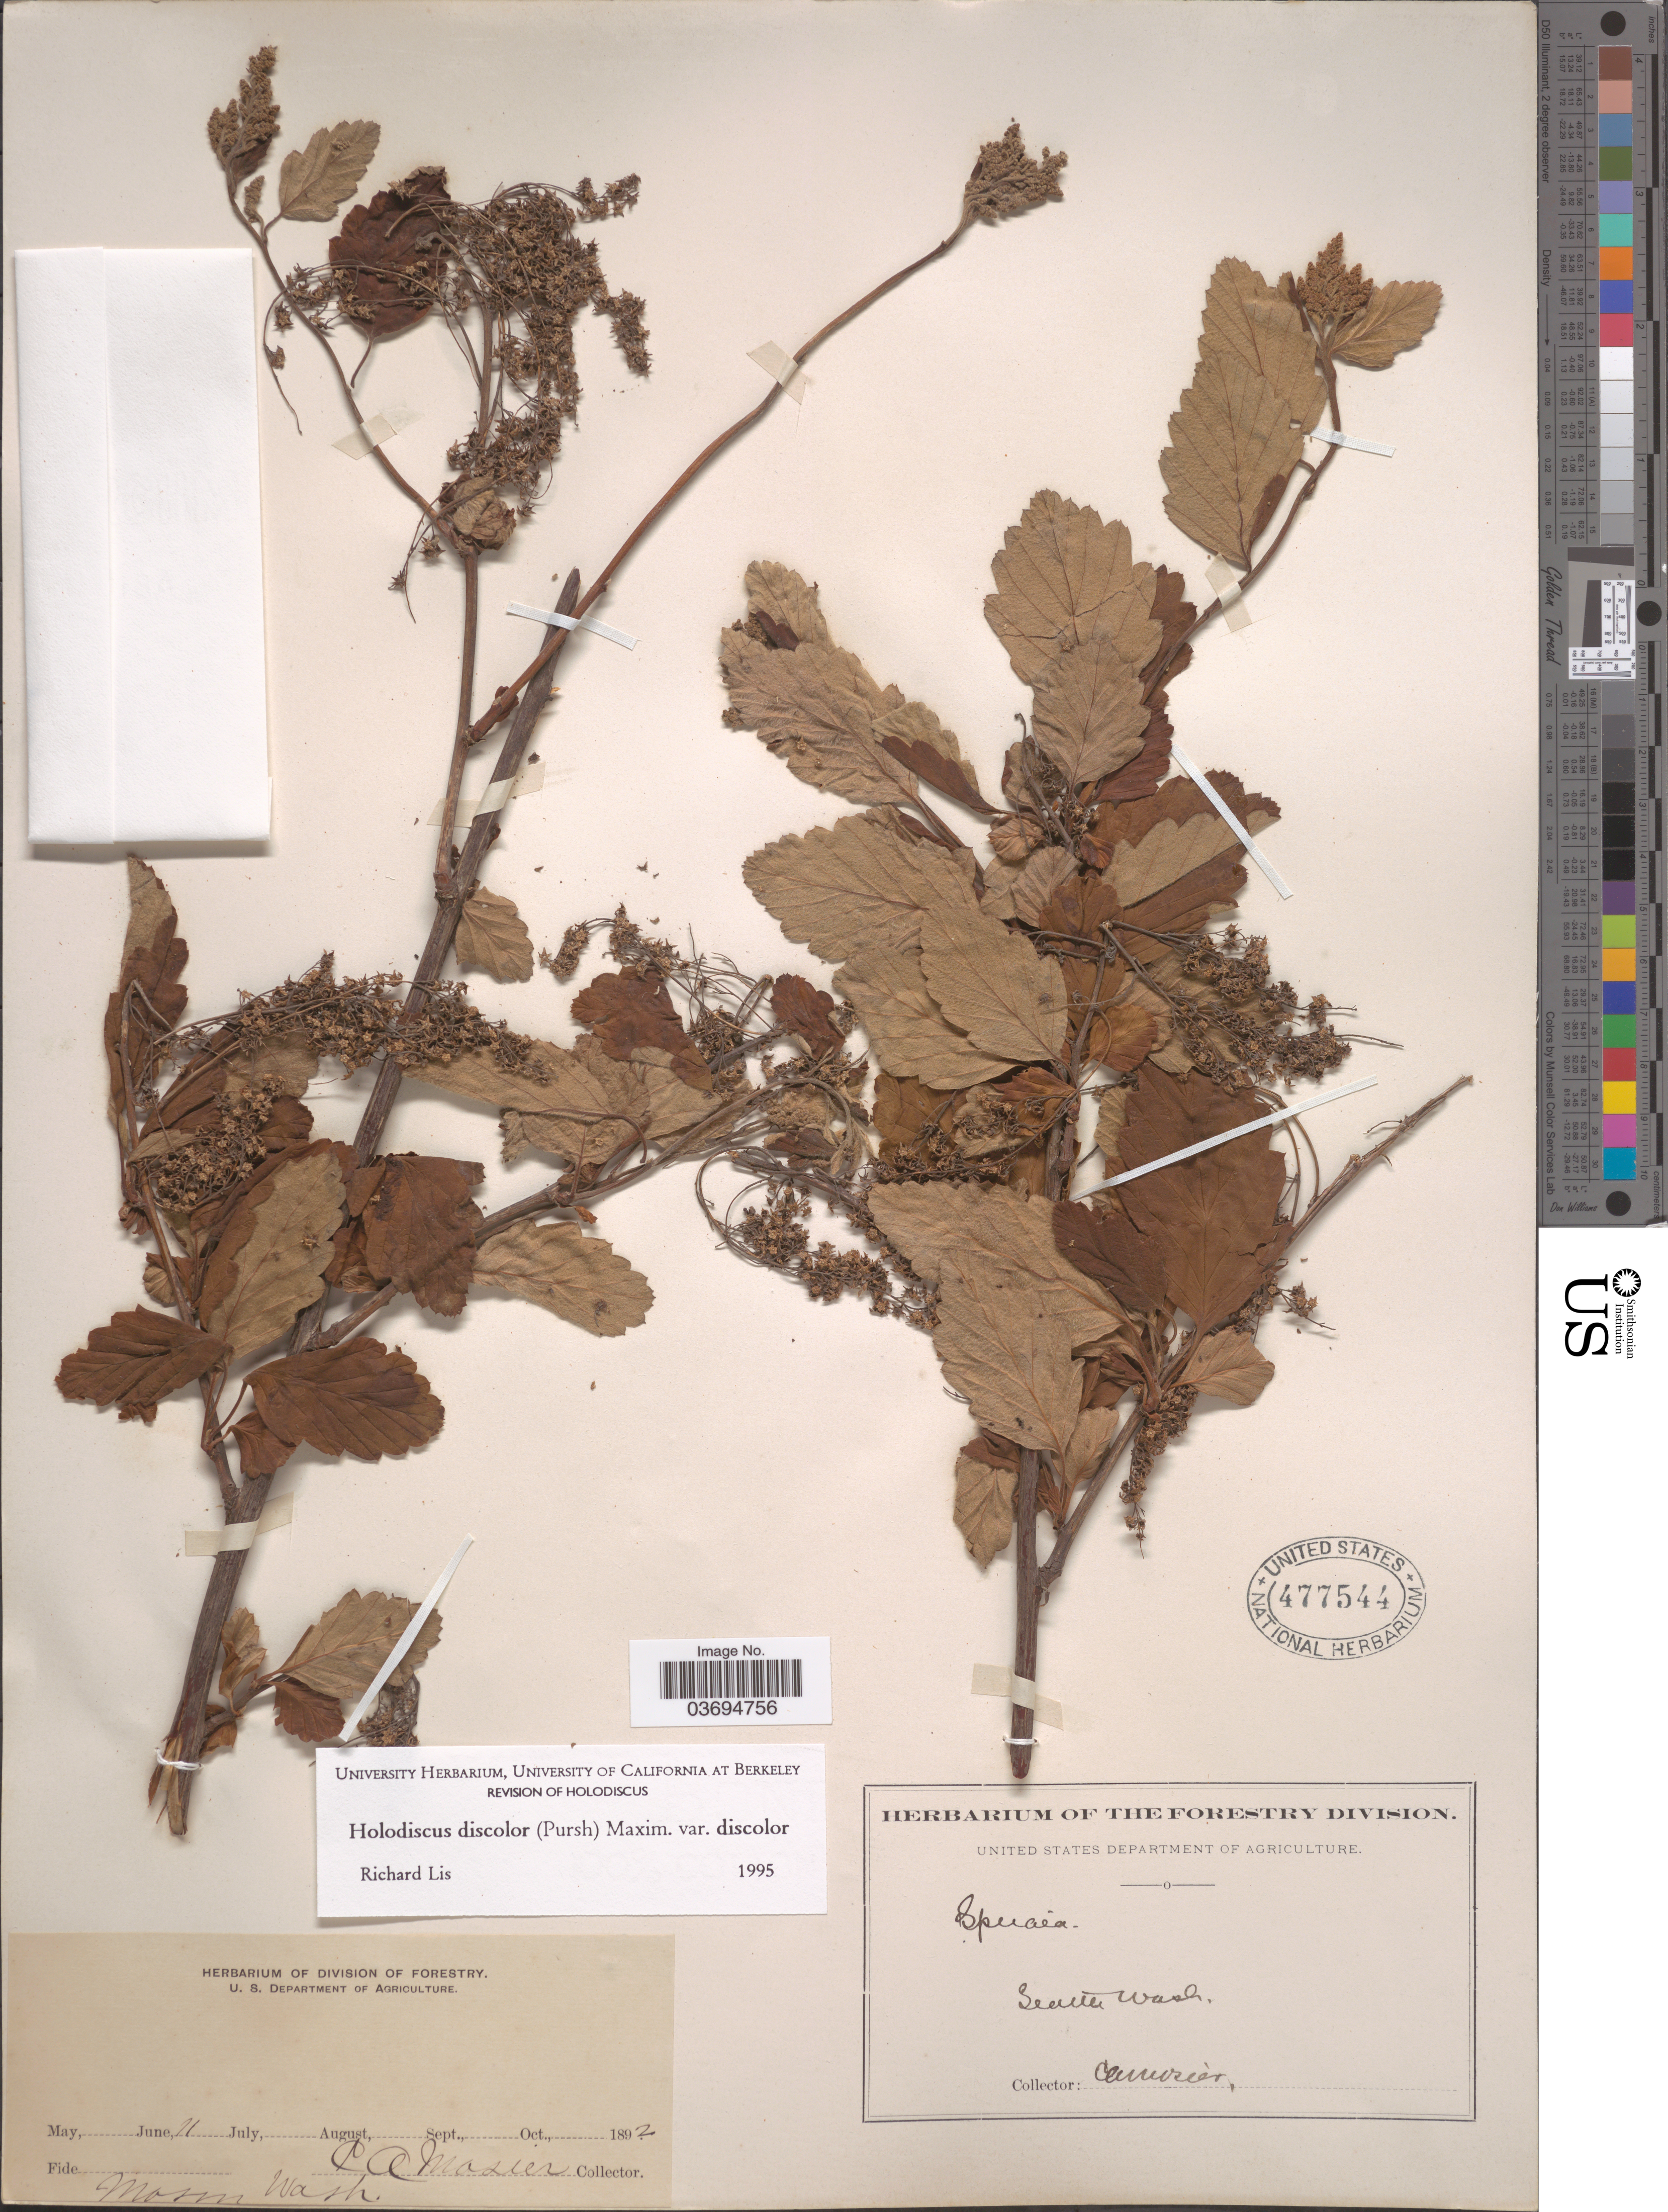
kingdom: Plantae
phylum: Tracheophyta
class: Magnoliopsida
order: Rosales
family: Rosaceae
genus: Holodiscus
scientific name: Holodiscus discolor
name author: (Pursh) Maxim.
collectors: C. A. Mosier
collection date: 1892-06-11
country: United States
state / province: Washington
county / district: King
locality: Seattle.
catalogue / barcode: US 477544